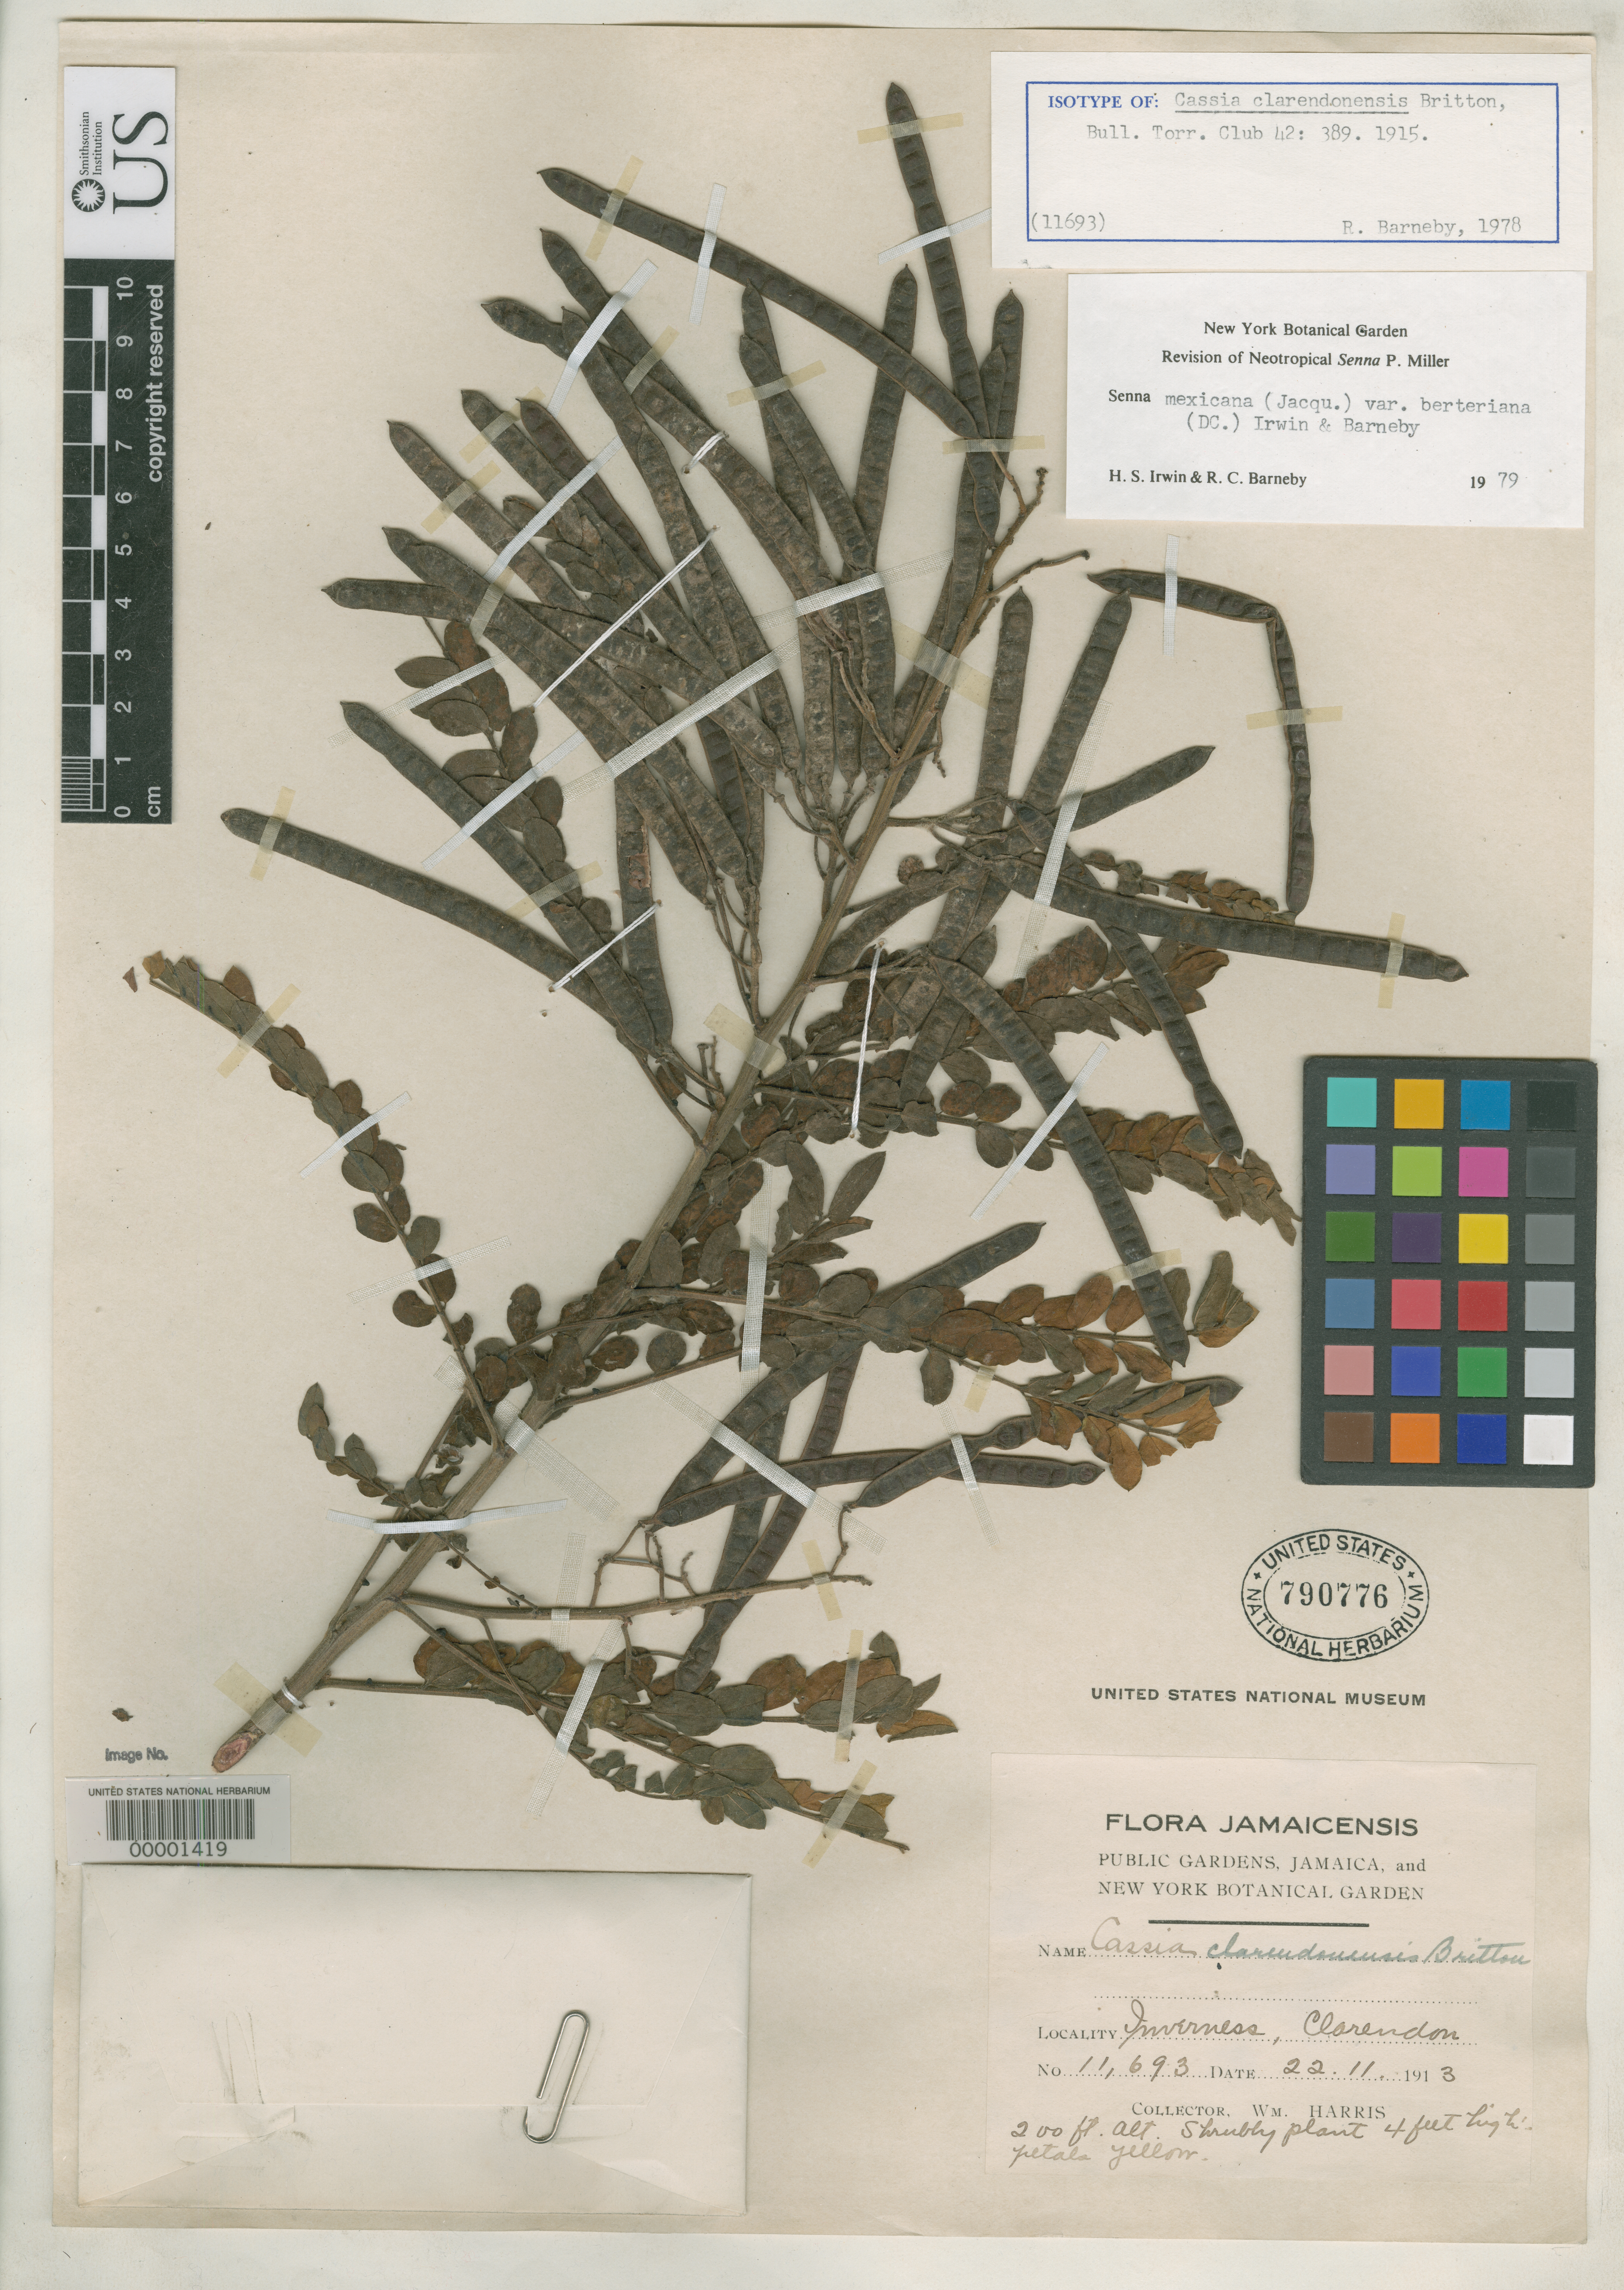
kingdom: Plantae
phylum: Tracheophyta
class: Magnoliopsida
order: Fabales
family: Fabaceae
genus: Cassia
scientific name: Cassia clarendonensis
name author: Britton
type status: Isotype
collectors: W. H. Harris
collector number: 11693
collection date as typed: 22 Nov 1913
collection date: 1913-11-22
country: Jamaica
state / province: Clarendon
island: Greater Antilles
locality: Imerness.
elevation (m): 61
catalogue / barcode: US 790776